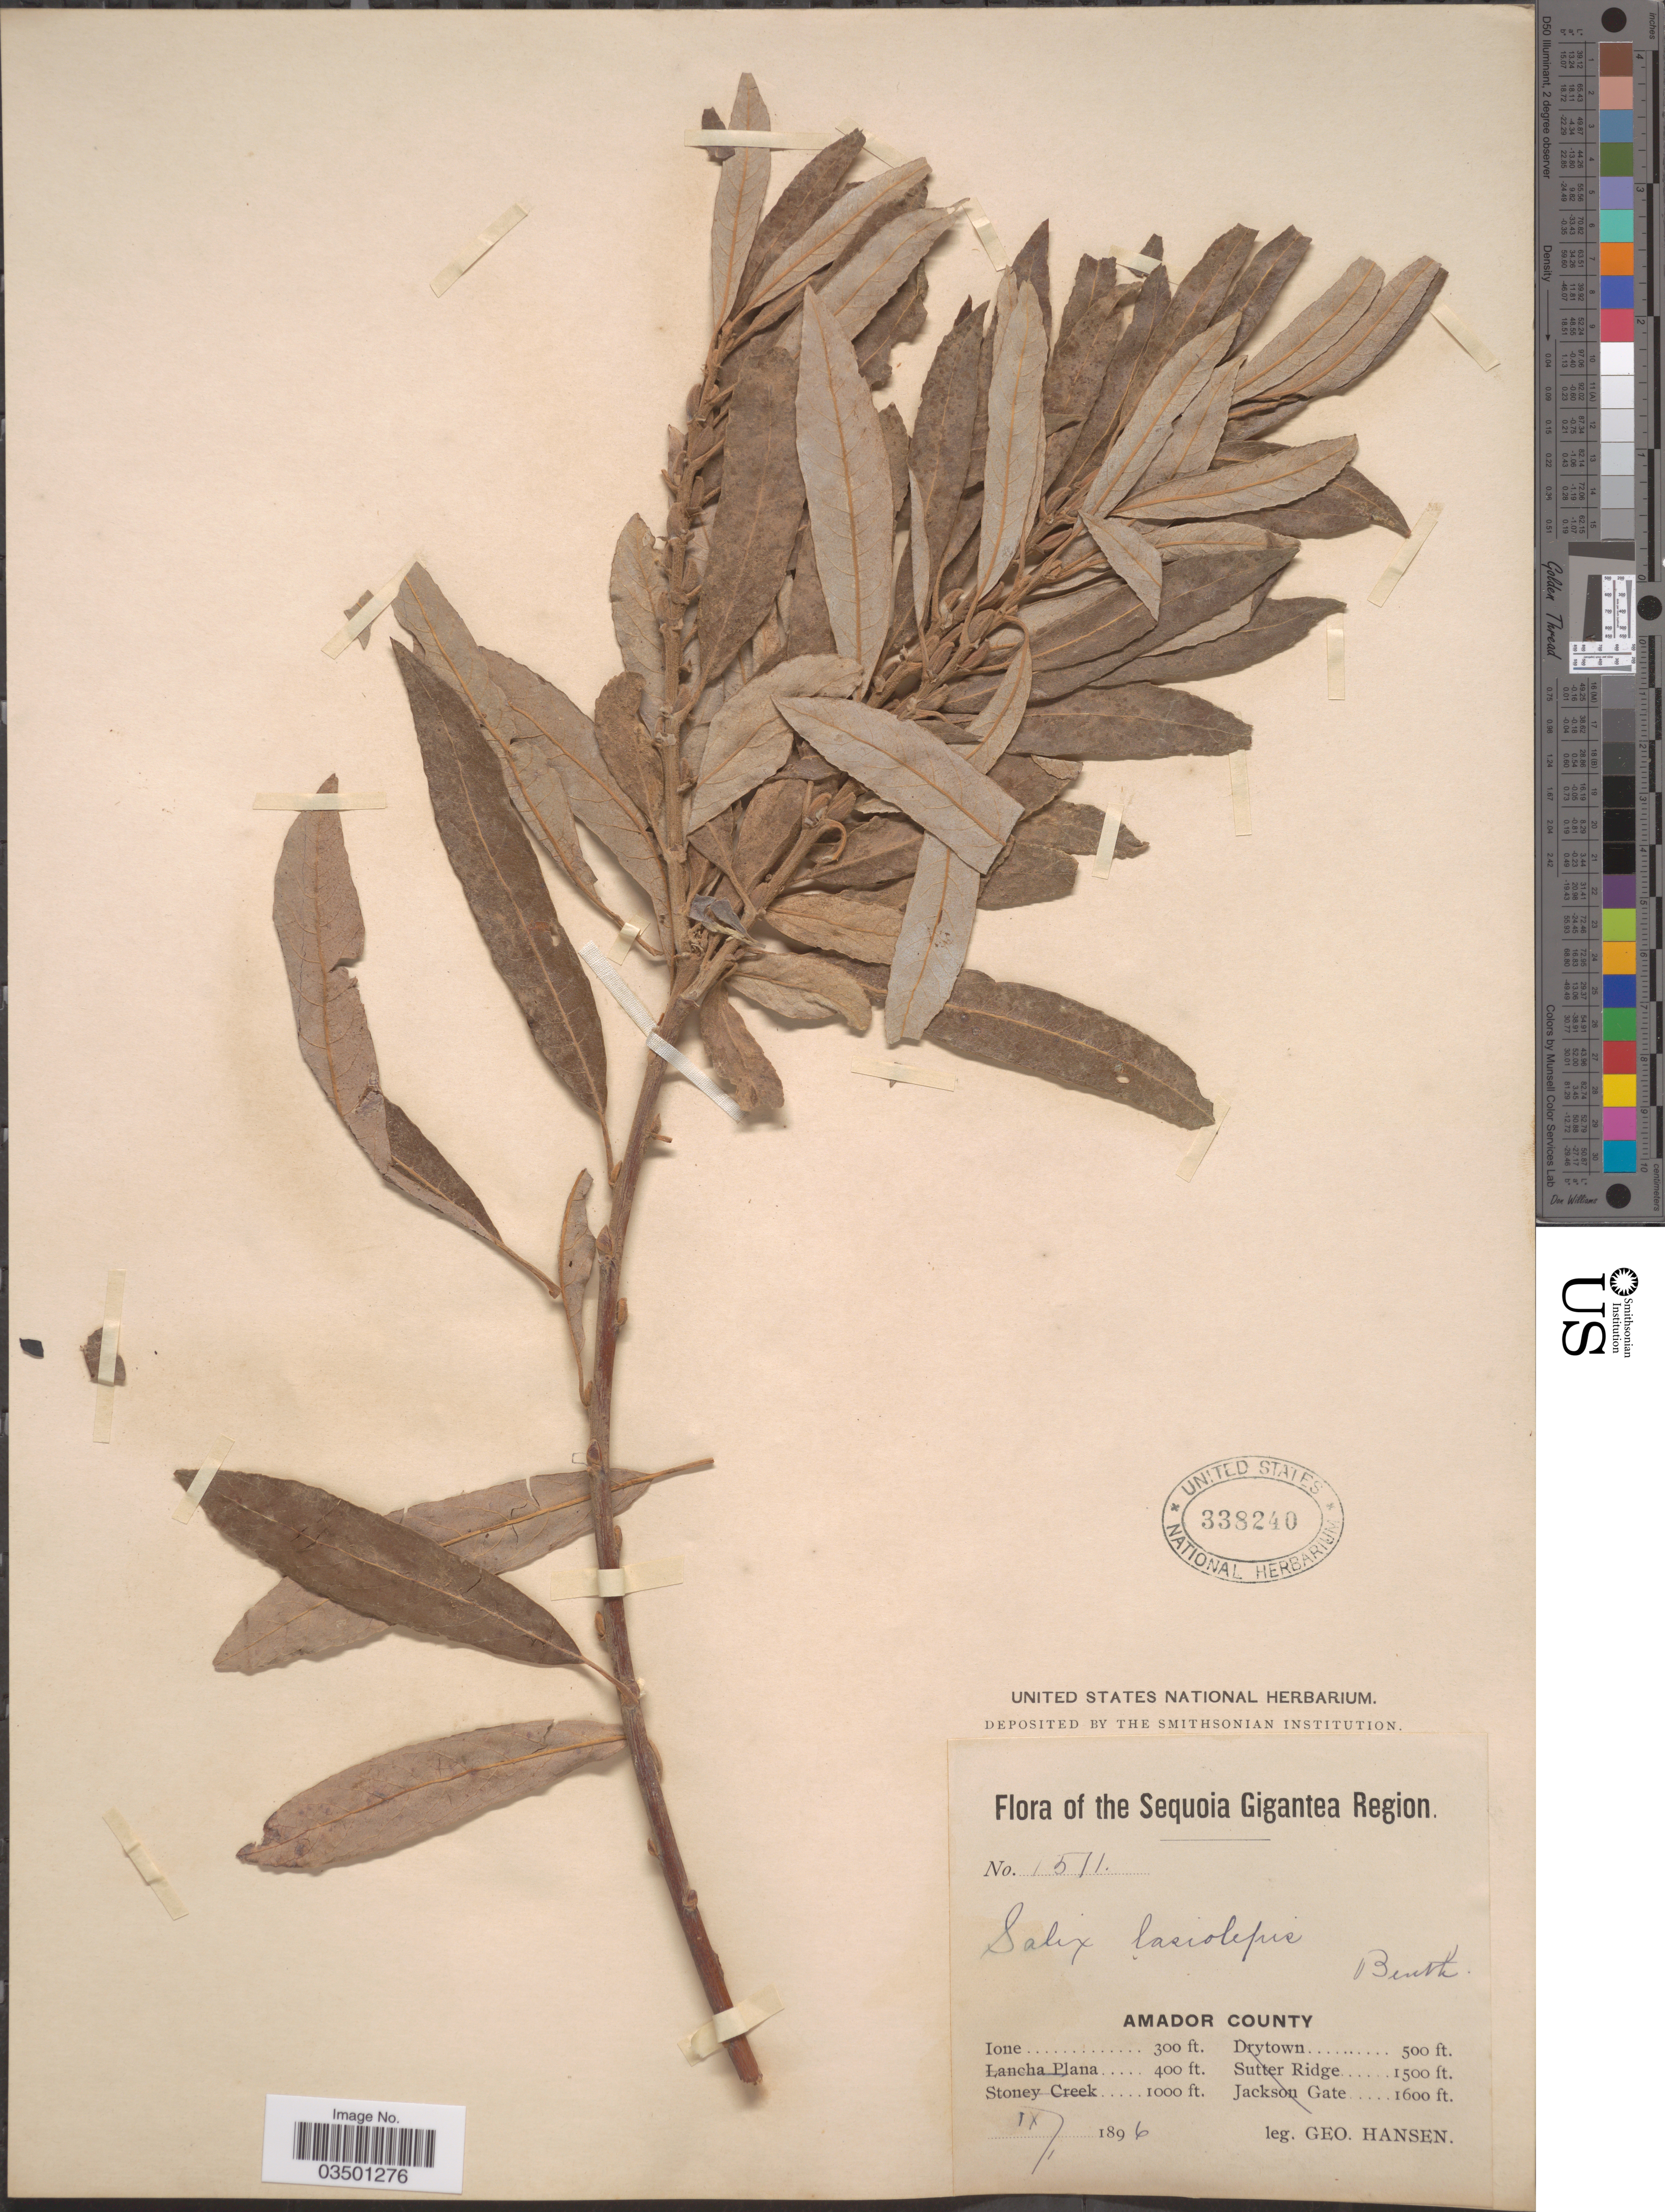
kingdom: Plantae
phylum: Tracheophyta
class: Magnoliopsida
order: Malpighiales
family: Salicaceae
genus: Salix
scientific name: Salix lasiolepis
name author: Benth.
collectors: G. Hansen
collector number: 1511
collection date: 1896-09-01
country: United States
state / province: California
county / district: Amador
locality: The Sequoia Gigantea Region. Amador County. Ione.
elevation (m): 91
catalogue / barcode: US 338240